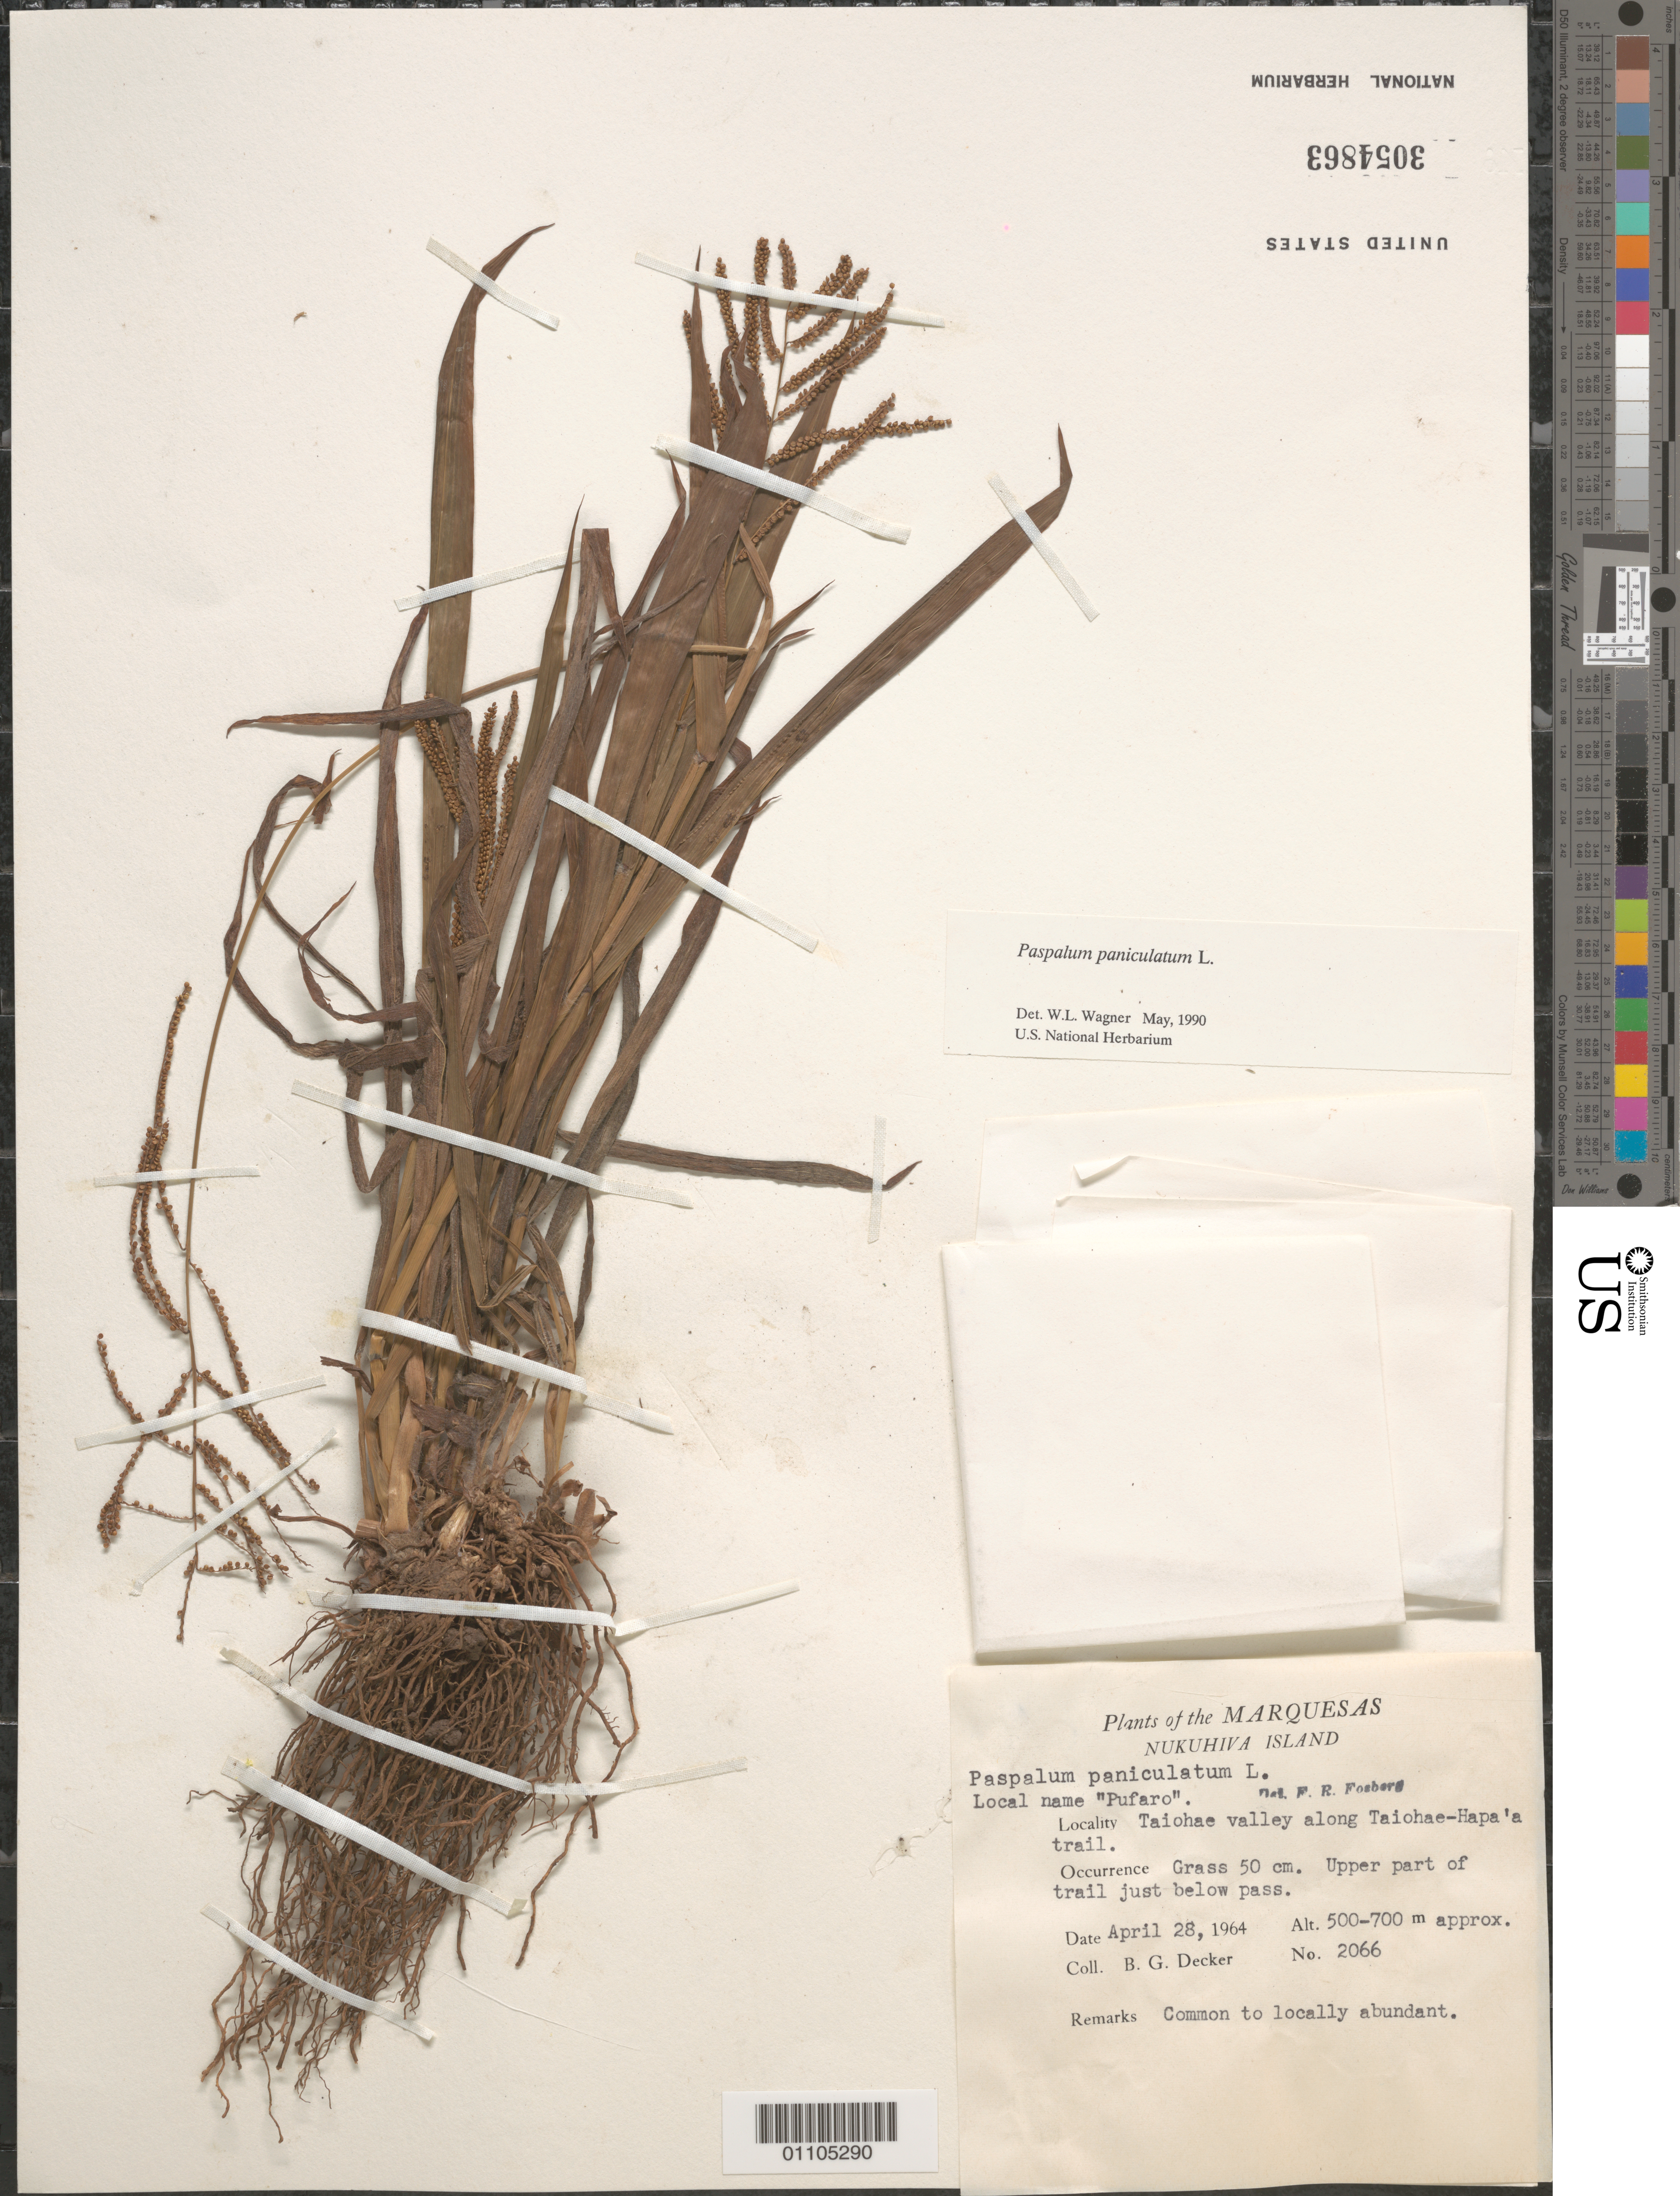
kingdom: Plantae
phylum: Tracheophyta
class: Liliopsida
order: Poales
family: Poaceae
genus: Paspalum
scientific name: Paspalum paniculatum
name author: L.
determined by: Wagner, W. L., (BOT), Smithsonian Institution - National Museum of Natural History (UNITED STATES)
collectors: B. G. Decker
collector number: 2066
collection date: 1964-04-28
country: French Polynesia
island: Nuku Hiva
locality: Taiohae Valley along Taiohae-Hapa'a Trail, upper part of trail just below pass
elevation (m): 500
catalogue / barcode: US 3054863